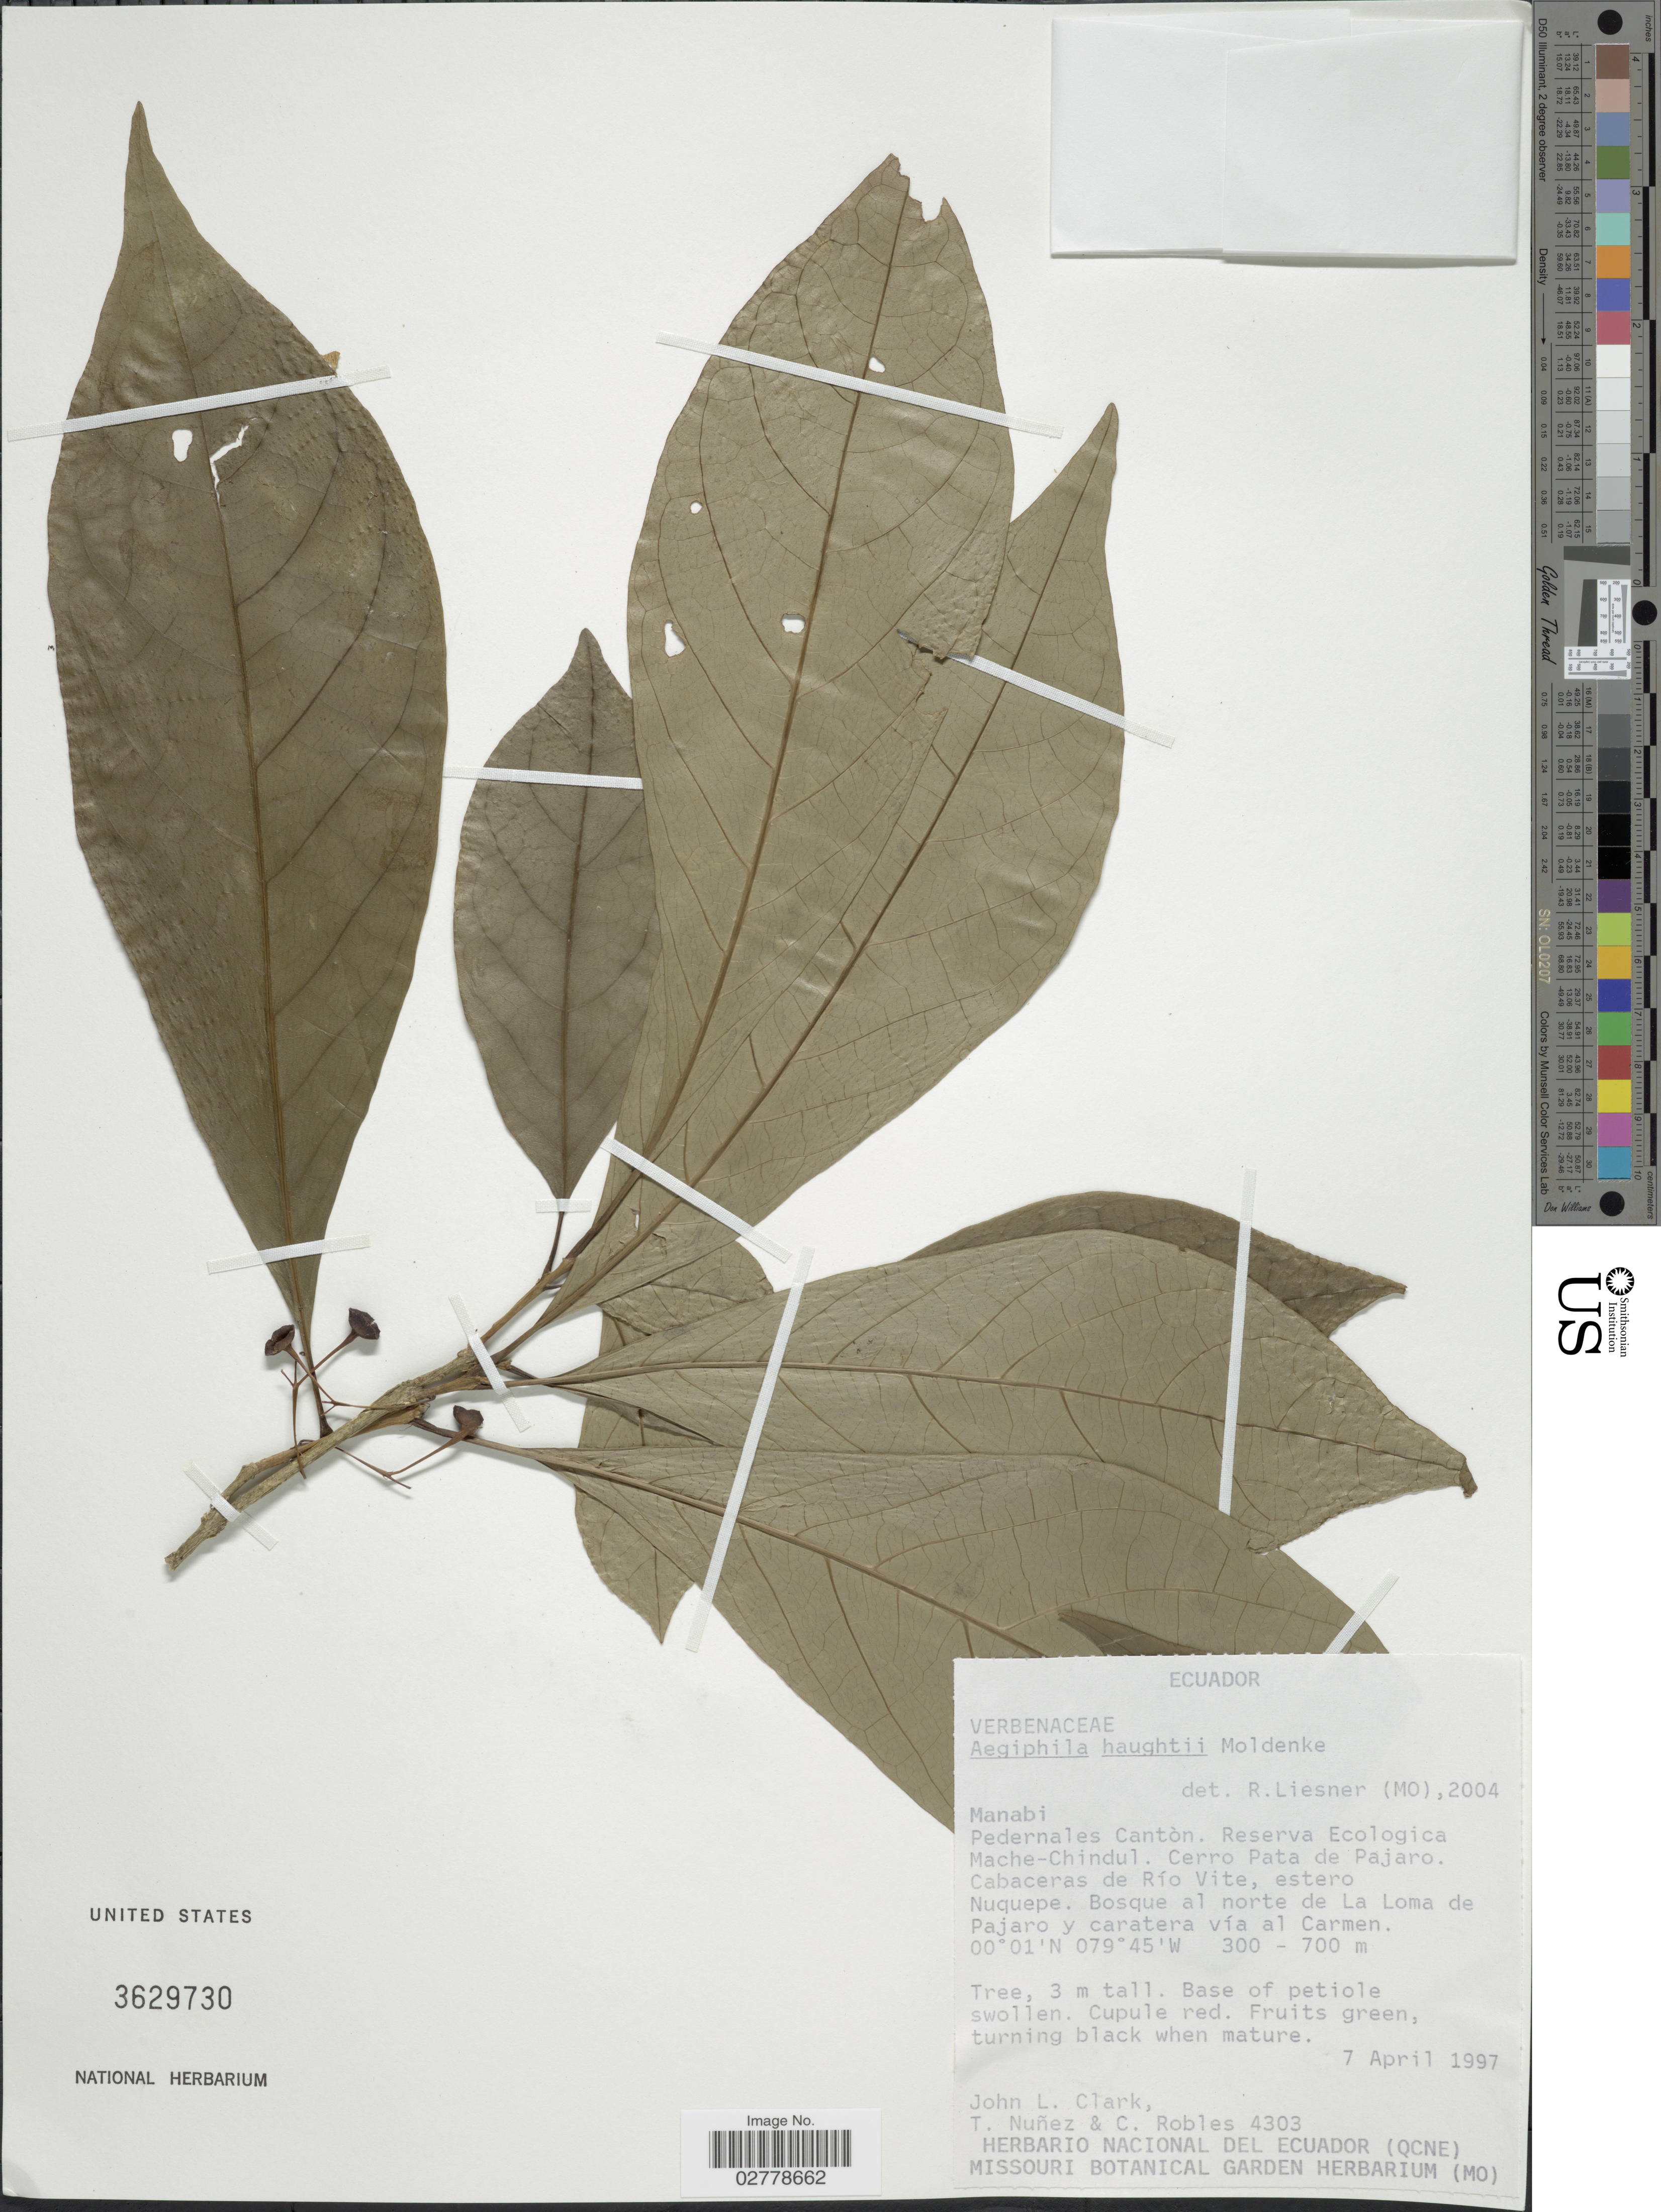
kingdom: Plantae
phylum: Tracheophyta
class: Magnoliopsida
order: Lamiales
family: Lamiaceae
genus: Aegiphila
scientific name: Aegiphila haughtii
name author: Moldenke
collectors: J. L. Clark, T. Núñez & C. Robles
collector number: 4303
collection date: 1997-04-07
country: Ecuador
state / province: Manabí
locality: Pedernales Cantòn. Reserva Ecologica Mache-Chindul. Cerro Pata de Pajaro. Cabaceras de Río Vite, estero Nuquepe. Bosque al norte de La Loma de Pajaro y caratera vía al Carmen.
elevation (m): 300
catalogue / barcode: US 3629730